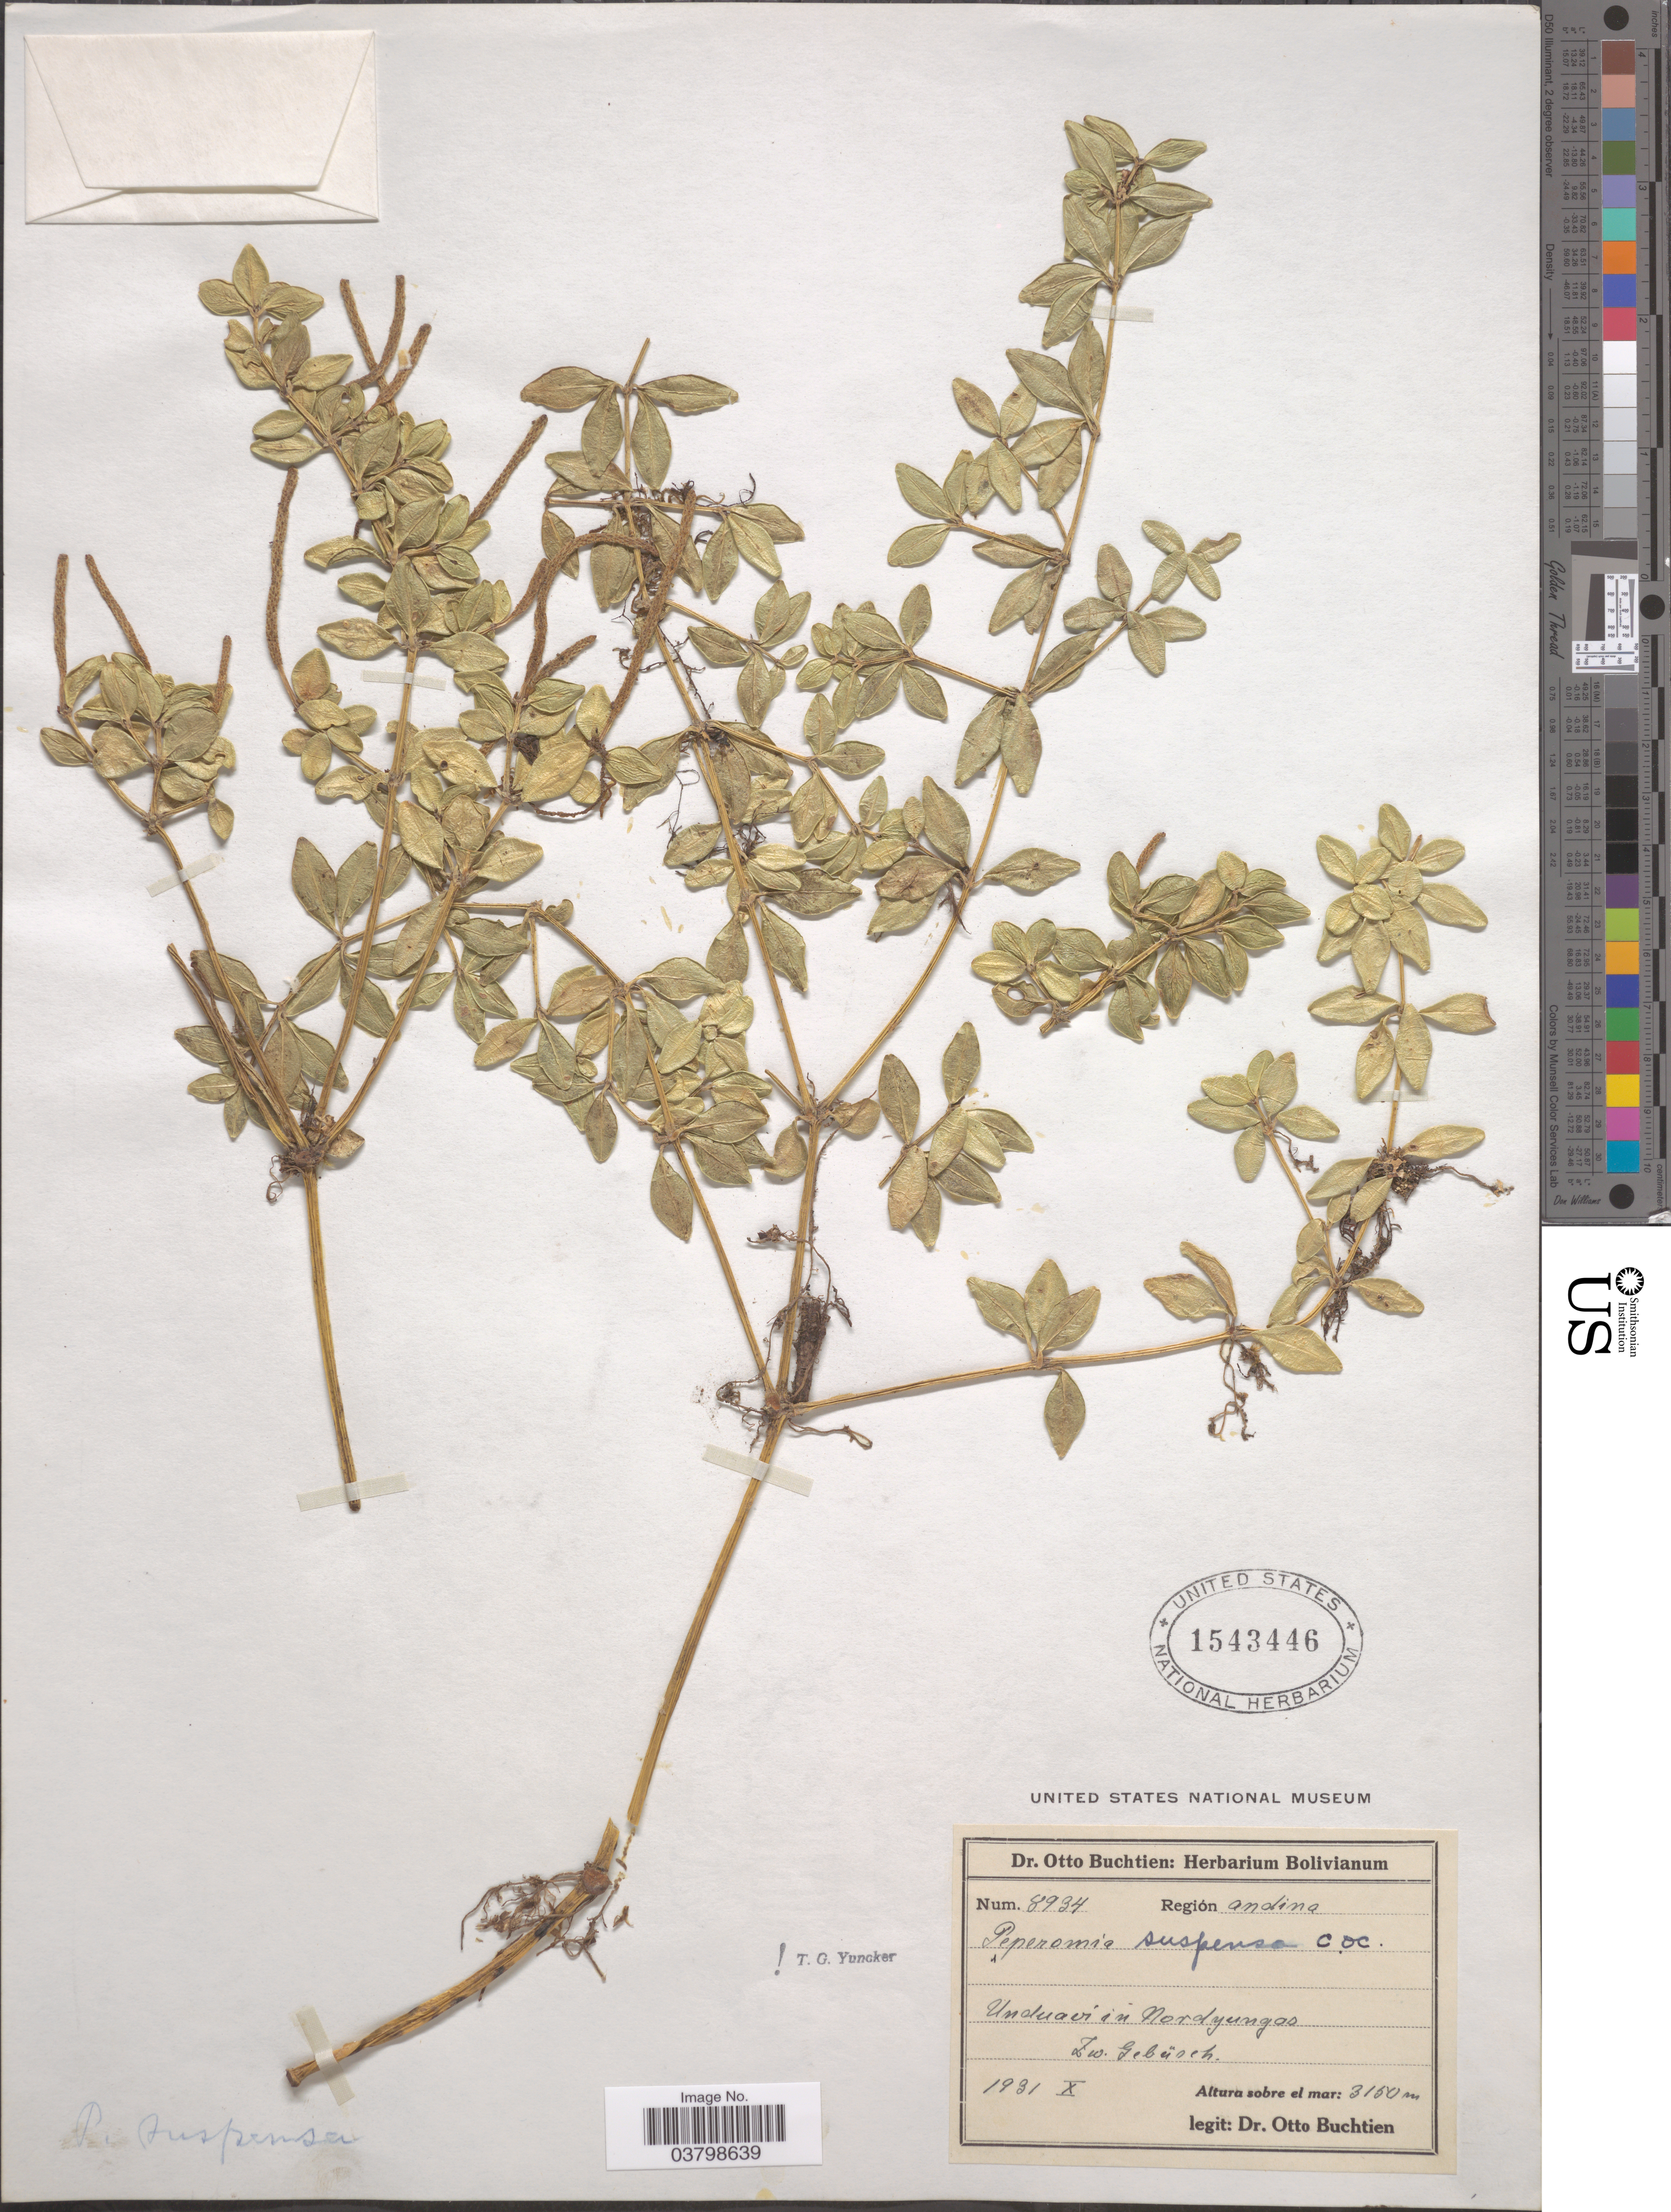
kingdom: Plantae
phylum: Tracheophyta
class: Magnoliopsida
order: Piperales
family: Piperaceae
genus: Peperomia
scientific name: Peperomia suspensa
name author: C. DC.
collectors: O. Buchtien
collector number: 8934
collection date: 1931-10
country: Bolivia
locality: Región andina. Unduavi in Nordyungas. Zw. Gebüsch.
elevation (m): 3150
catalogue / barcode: US 1543446